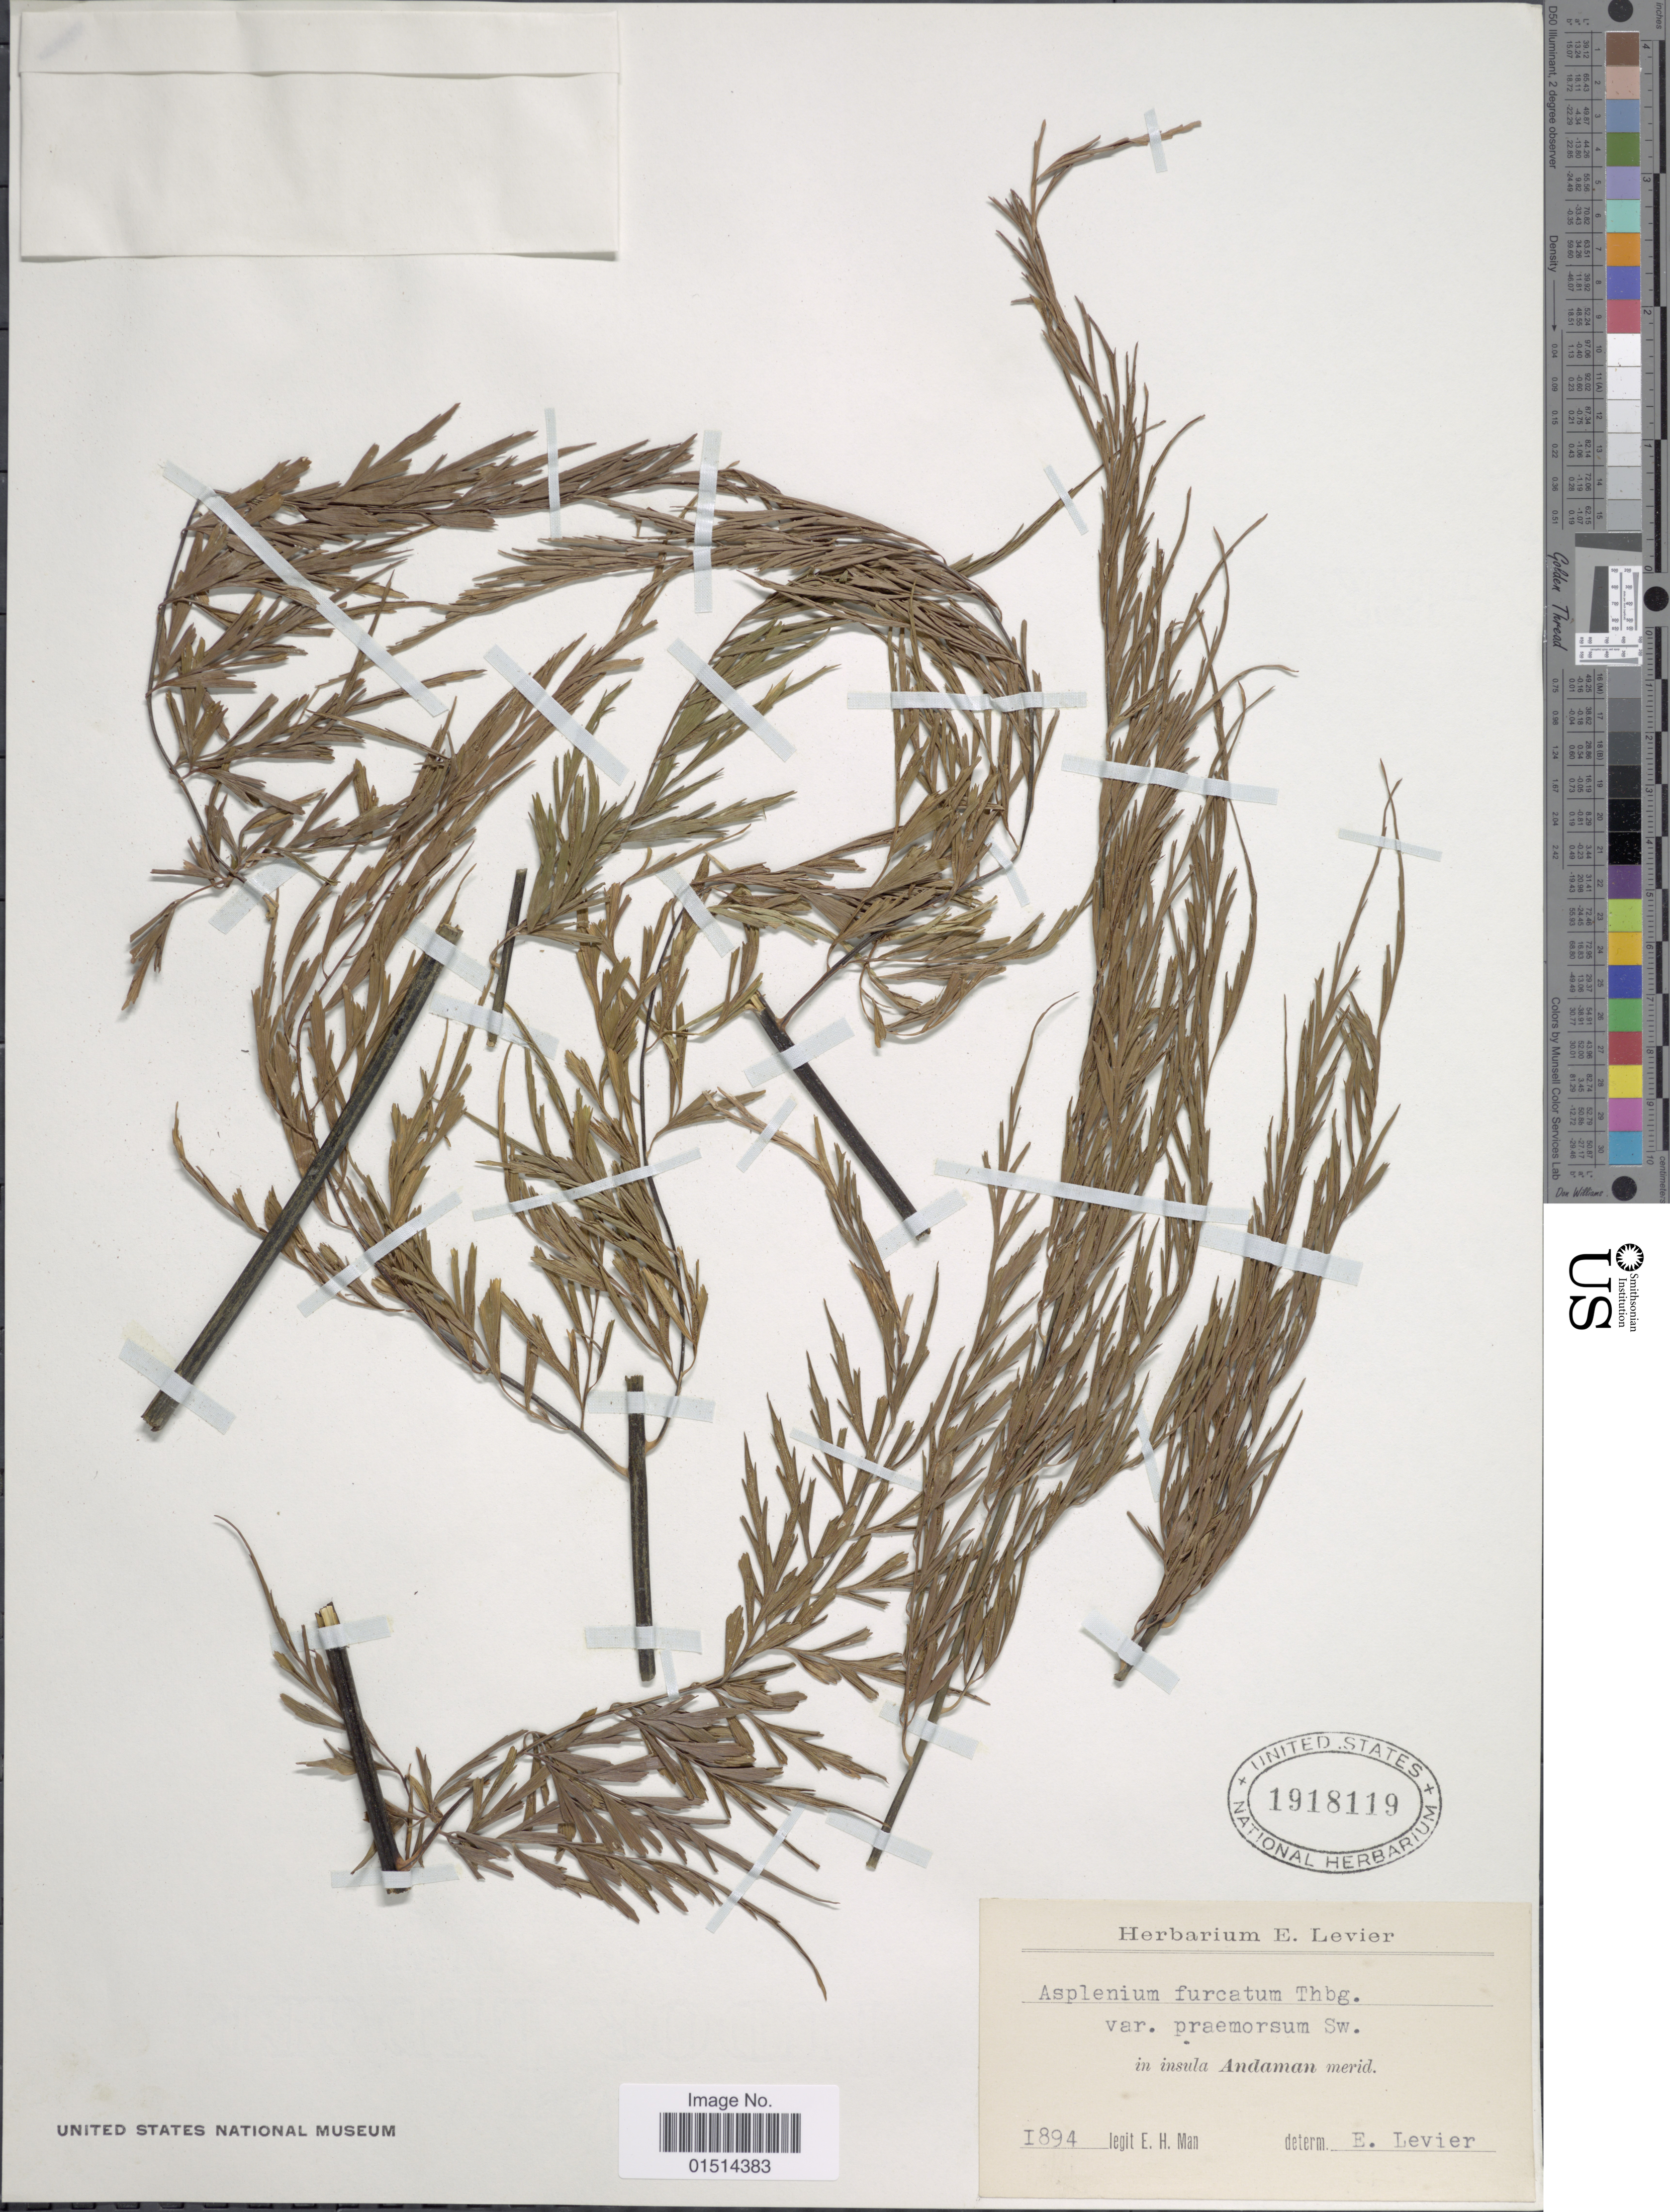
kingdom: Plantae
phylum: Tracheophyta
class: Polypodiopsida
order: Polypodiales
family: Aspleniaceae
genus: Asplenium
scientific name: Asplenium aethiopicum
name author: (Burm. f.) Bech.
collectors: E. Man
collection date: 1894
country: India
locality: In insula Andaman merid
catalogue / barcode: US 1918119